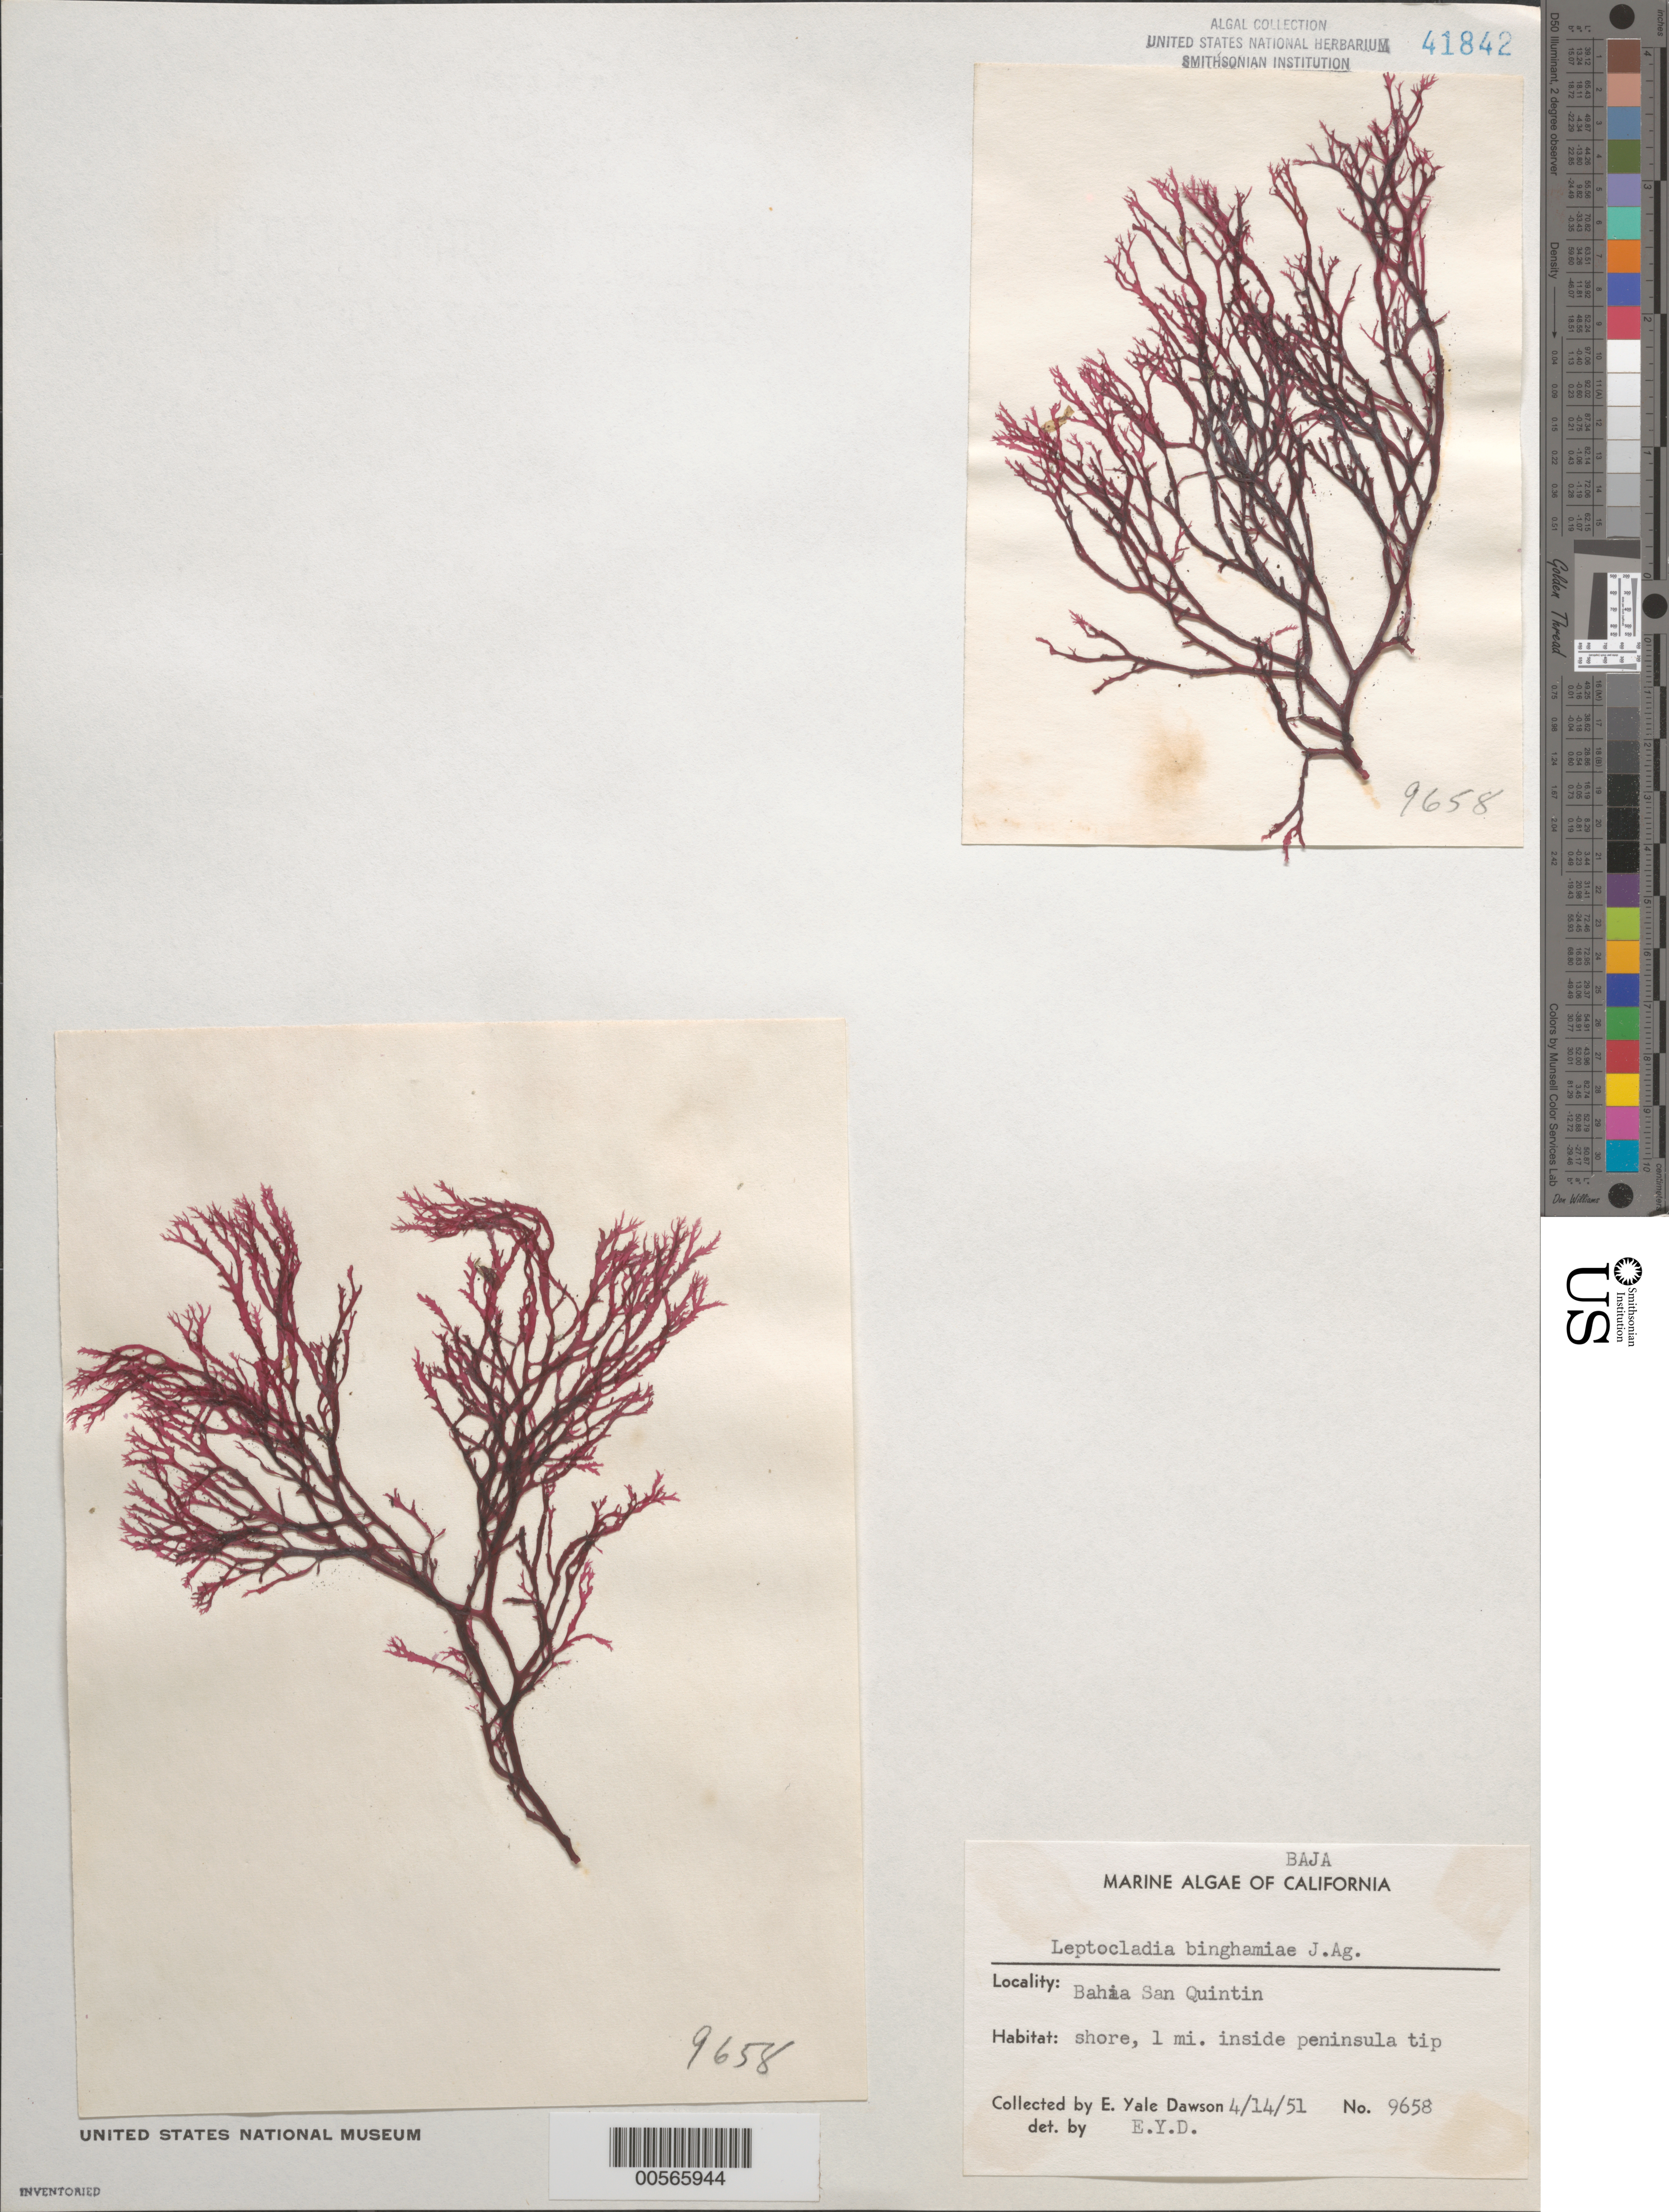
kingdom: Plantae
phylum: Rhodophyta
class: Florideophyceae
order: Gigartinales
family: Dumontiaceae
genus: Leptocladia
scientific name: Leptocladia binghamiae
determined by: Dawson, E. Y.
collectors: E. Y. Dawson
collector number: EYD 9658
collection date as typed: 14 Apr 1951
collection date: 1951-04-14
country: Mexico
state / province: Baja California Norte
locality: Bahia San Quintin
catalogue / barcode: US 41842